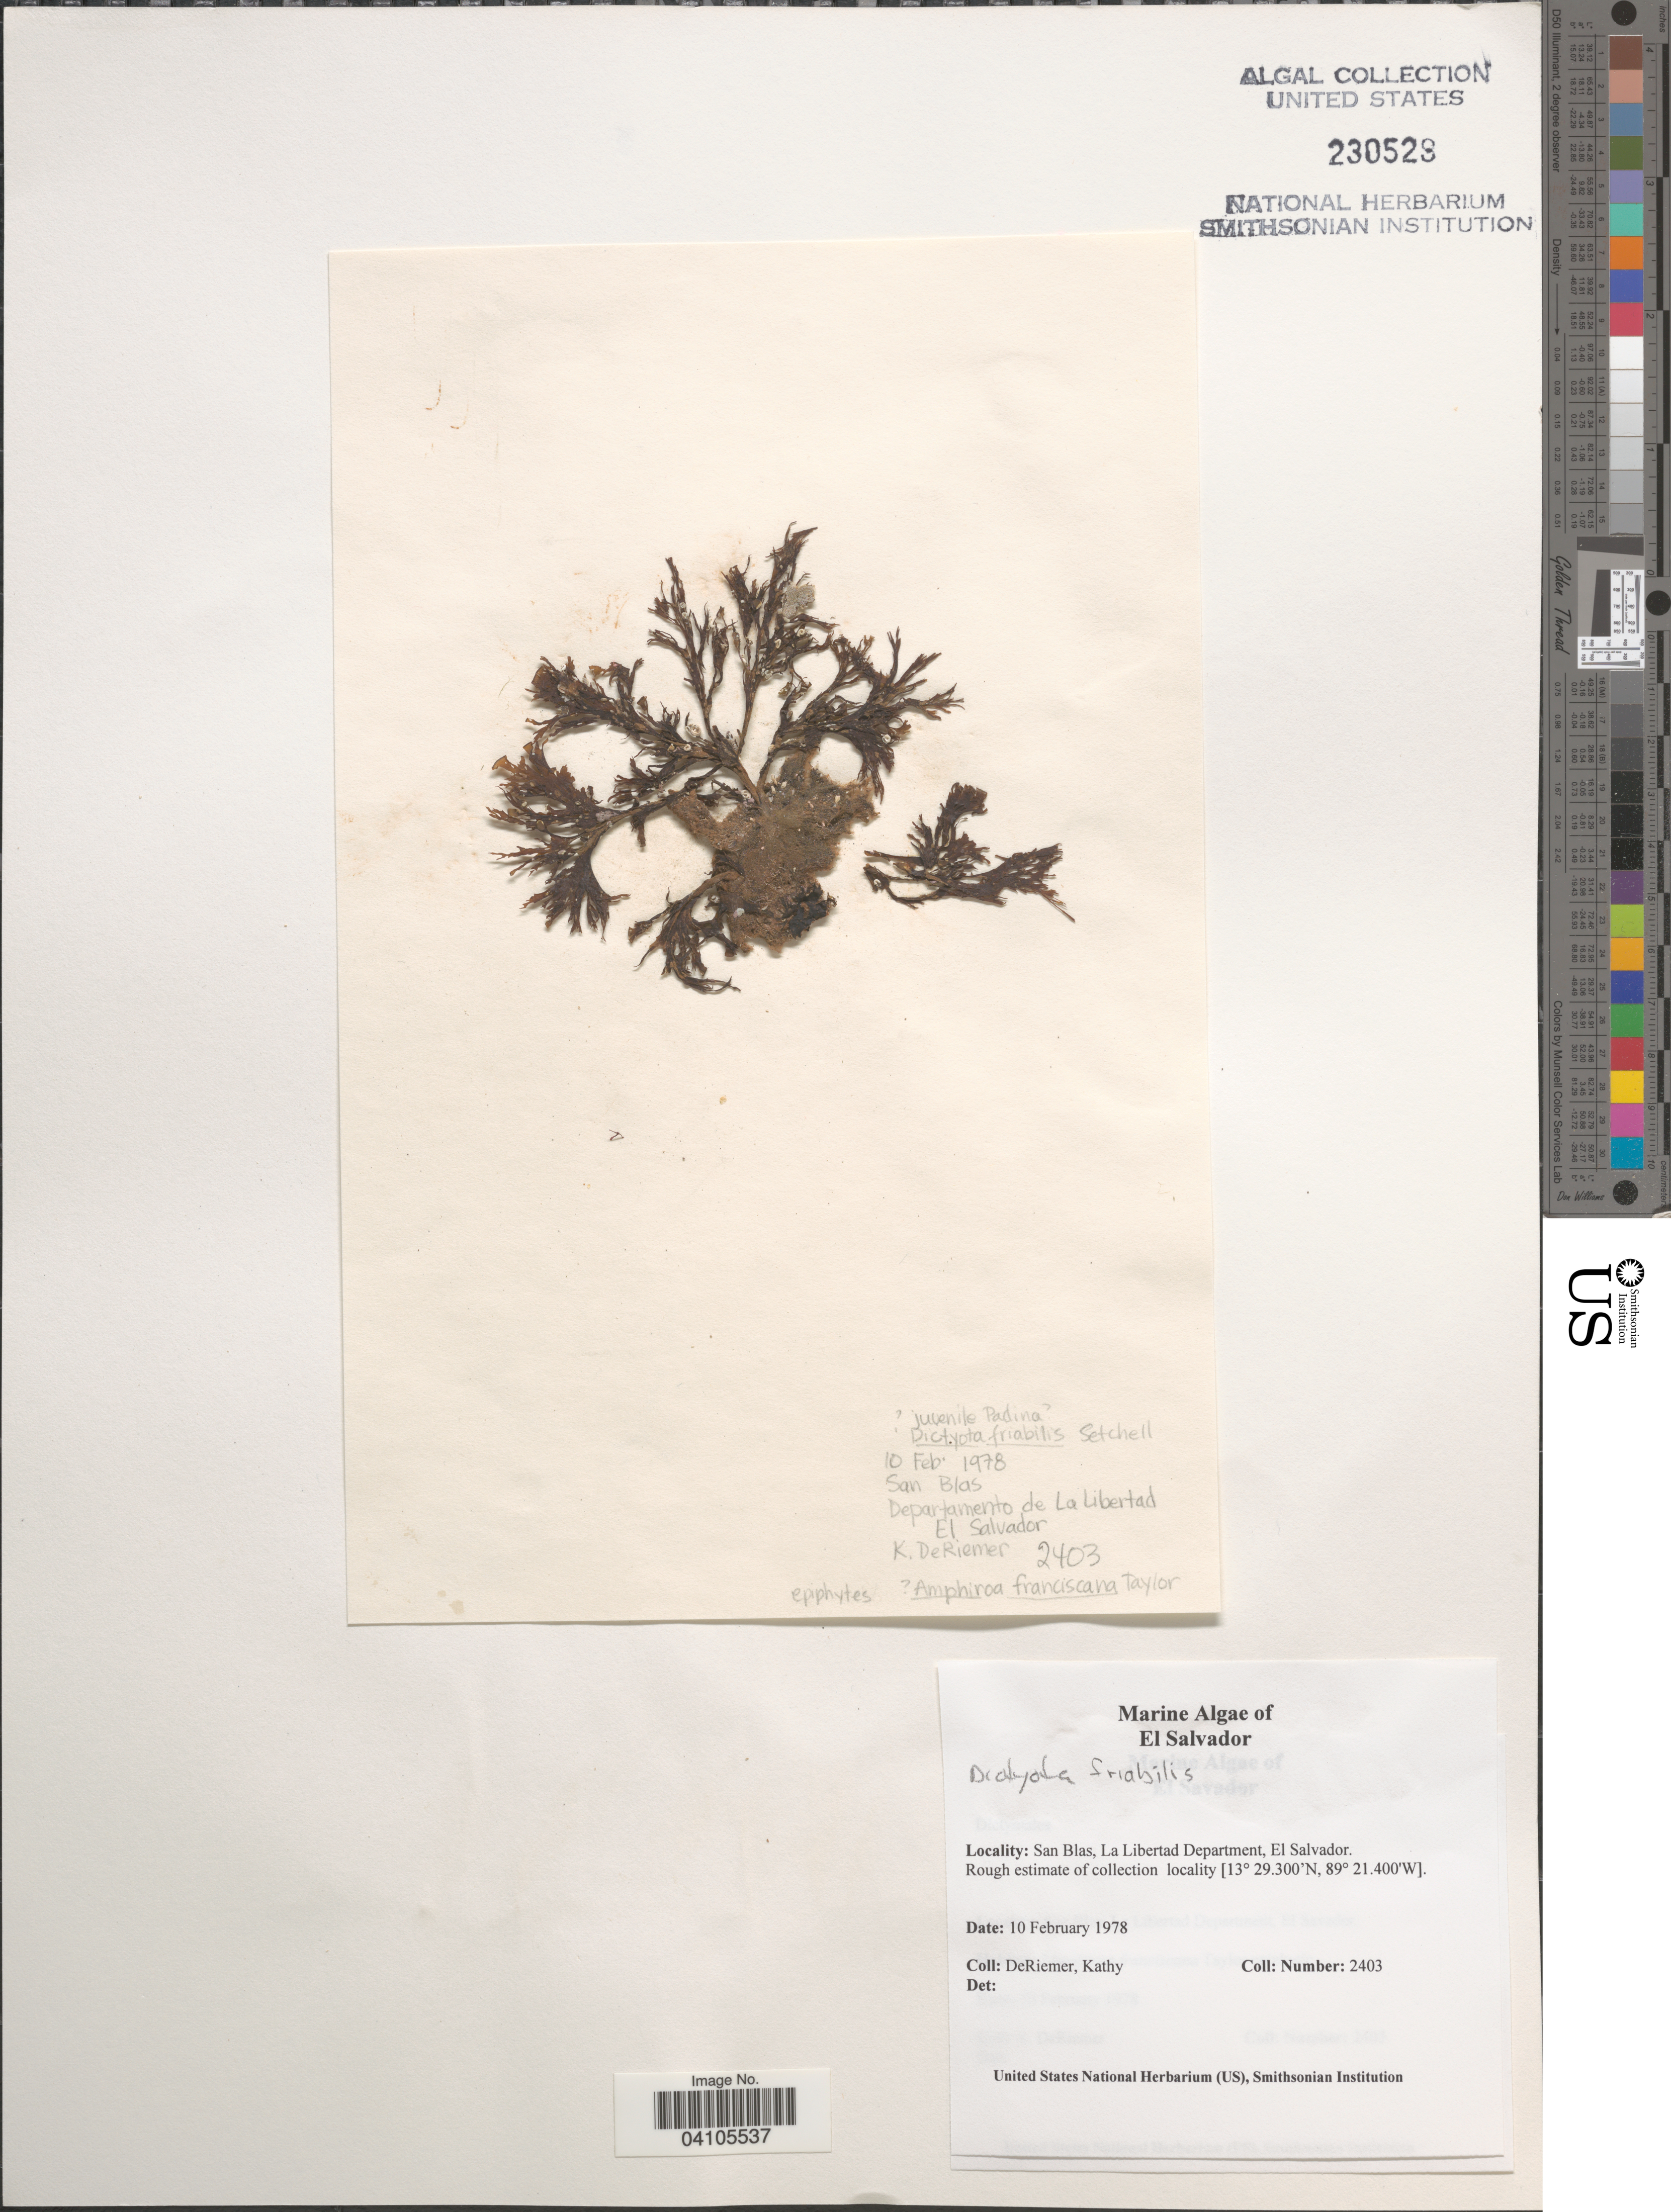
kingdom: Chromista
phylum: Ochrophyta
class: Phaeophyceae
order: Dictyotales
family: Dictyotaceae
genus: Dictyota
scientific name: Dictyota friabilis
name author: Setch.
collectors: K. DeRiemer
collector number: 2403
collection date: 1978-02-10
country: El Salvador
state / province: La Libertad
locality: San Blas, La Libertad Department.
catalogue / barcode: US 230529